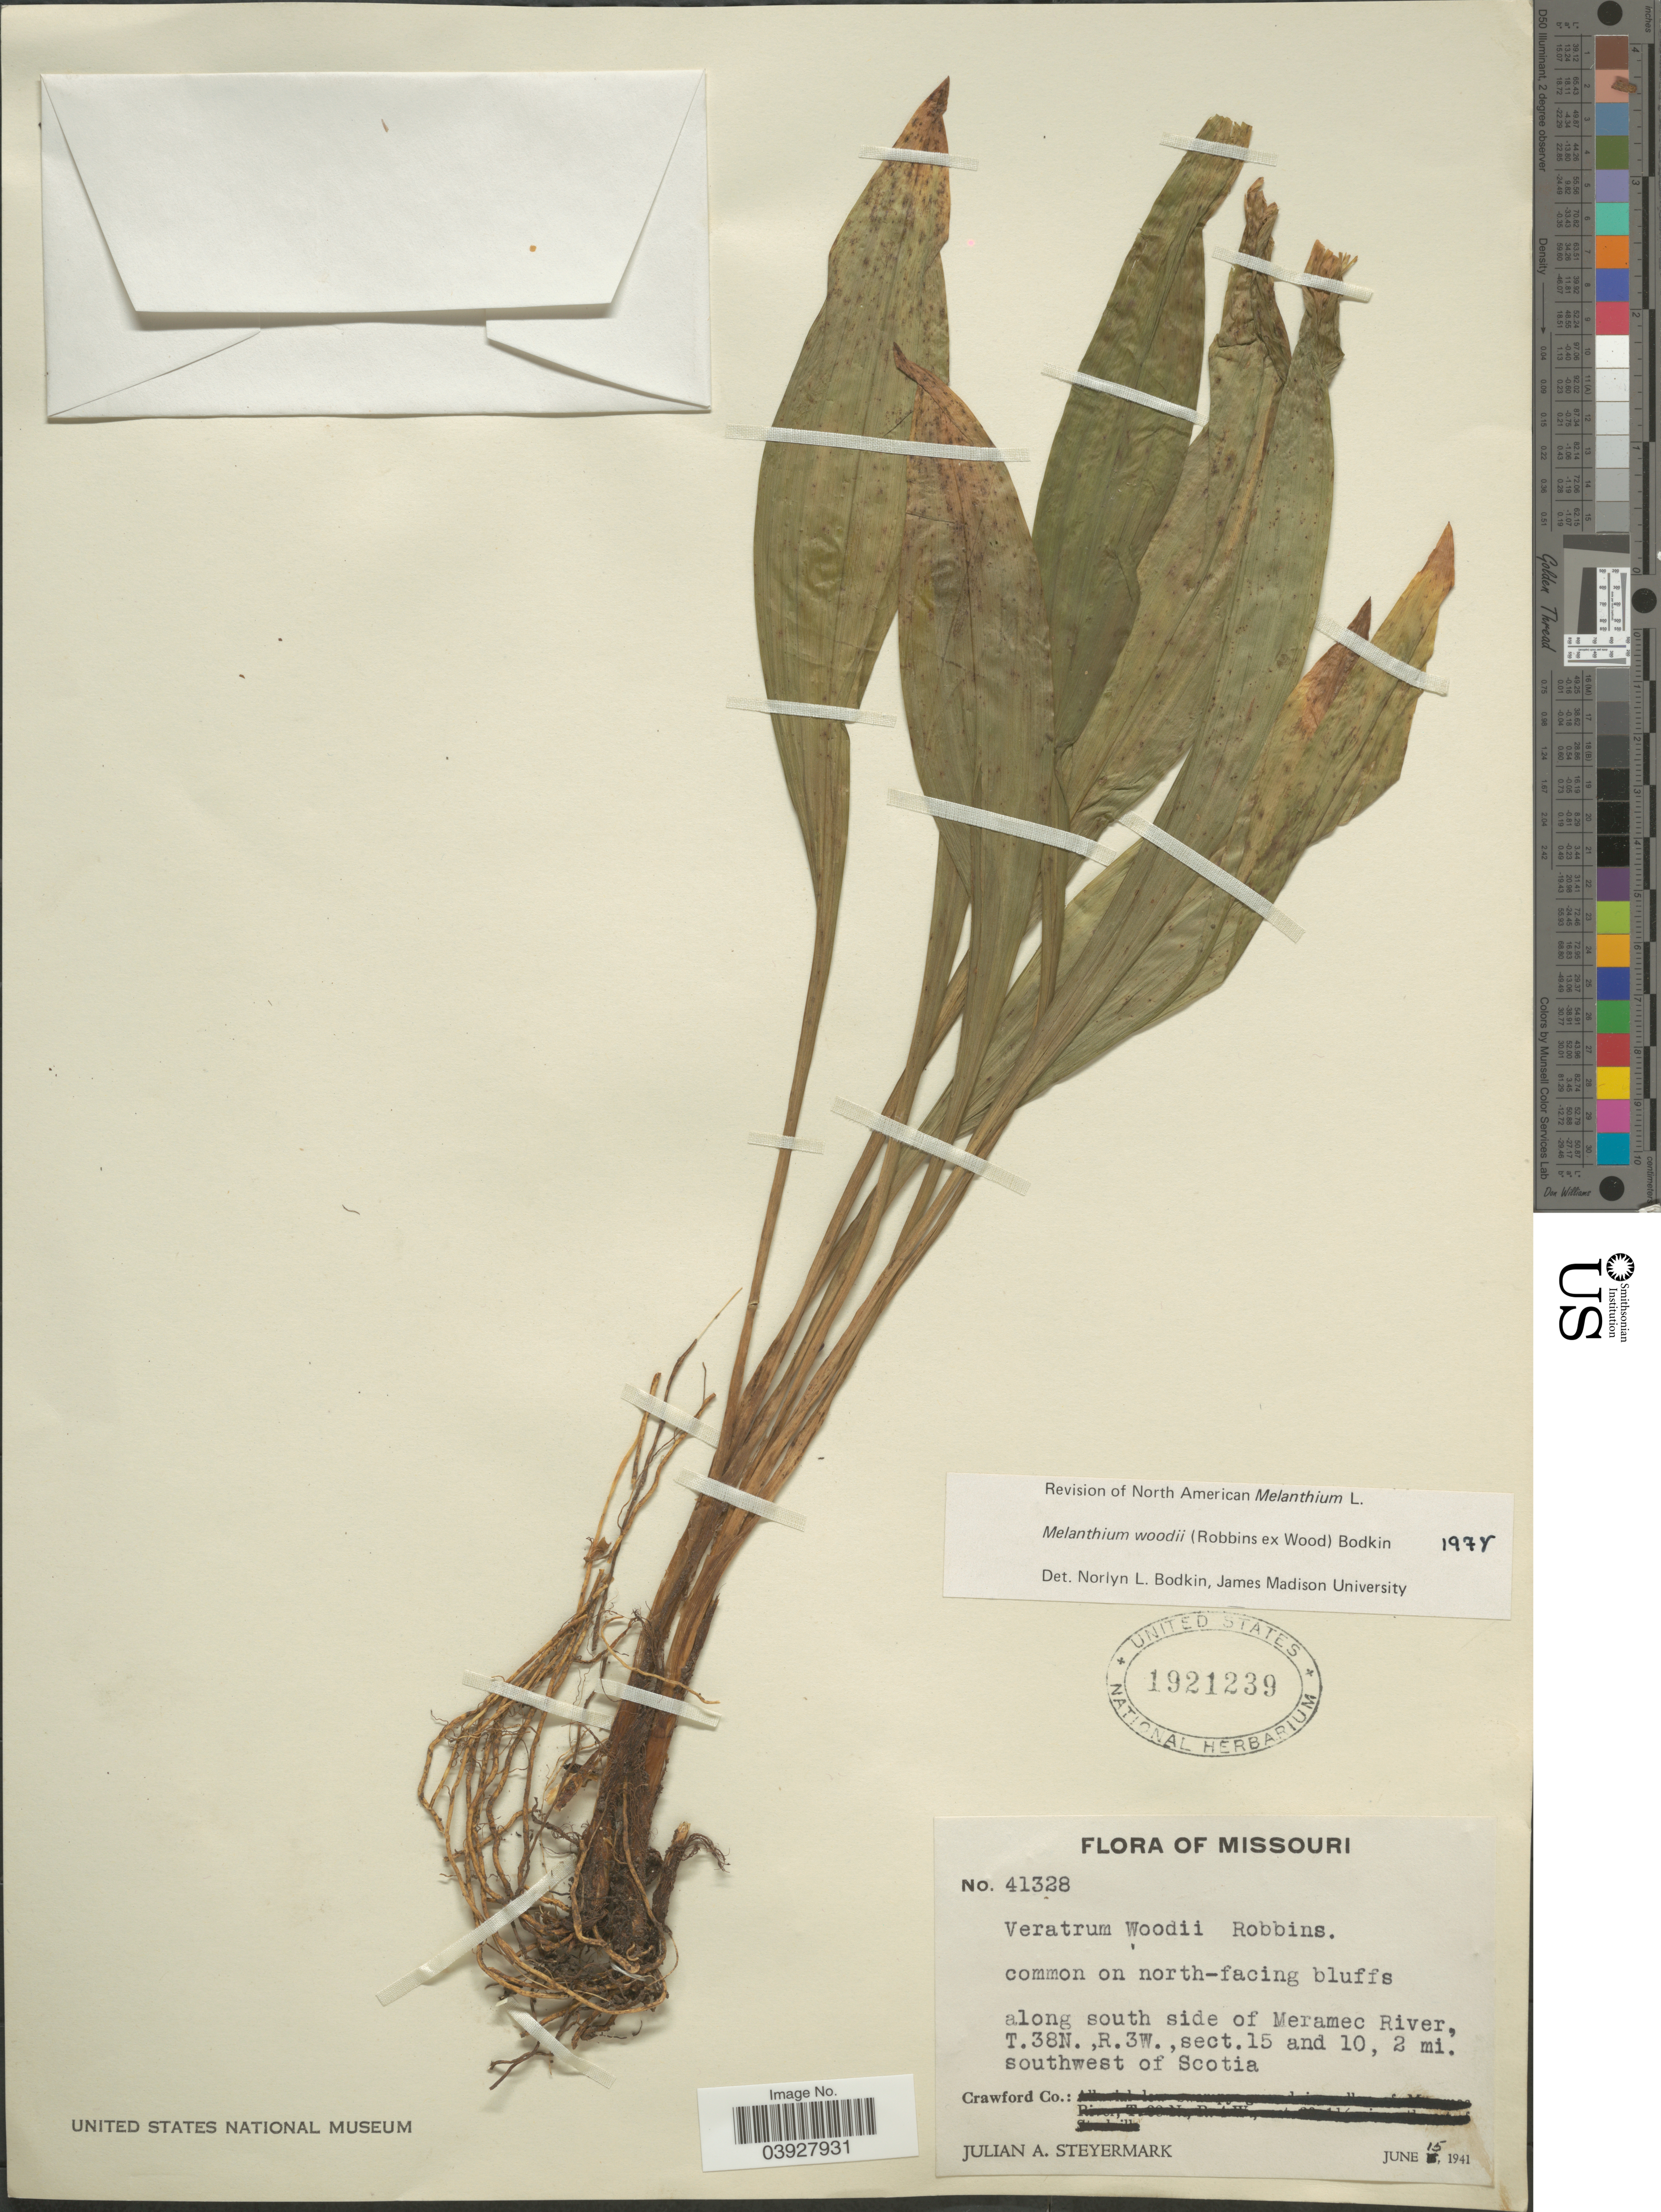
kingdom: Plantae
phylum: Tracheophyta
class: Liliopsida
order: Liliales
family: Melanthiaceae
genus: Melanthium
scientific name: Melanthium woodii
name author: (J.W. Robbins ex Alph. Wood) Bodkin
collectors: J. Steyermark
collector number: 41328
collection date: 1941-06-15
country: United States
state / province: Missouri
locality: Along south side of Meramec River, T.38N., R.3W., sect. 15 and 10, 2 mi. southwest of Scotia. Crawford Co.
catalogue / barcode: US 1921239